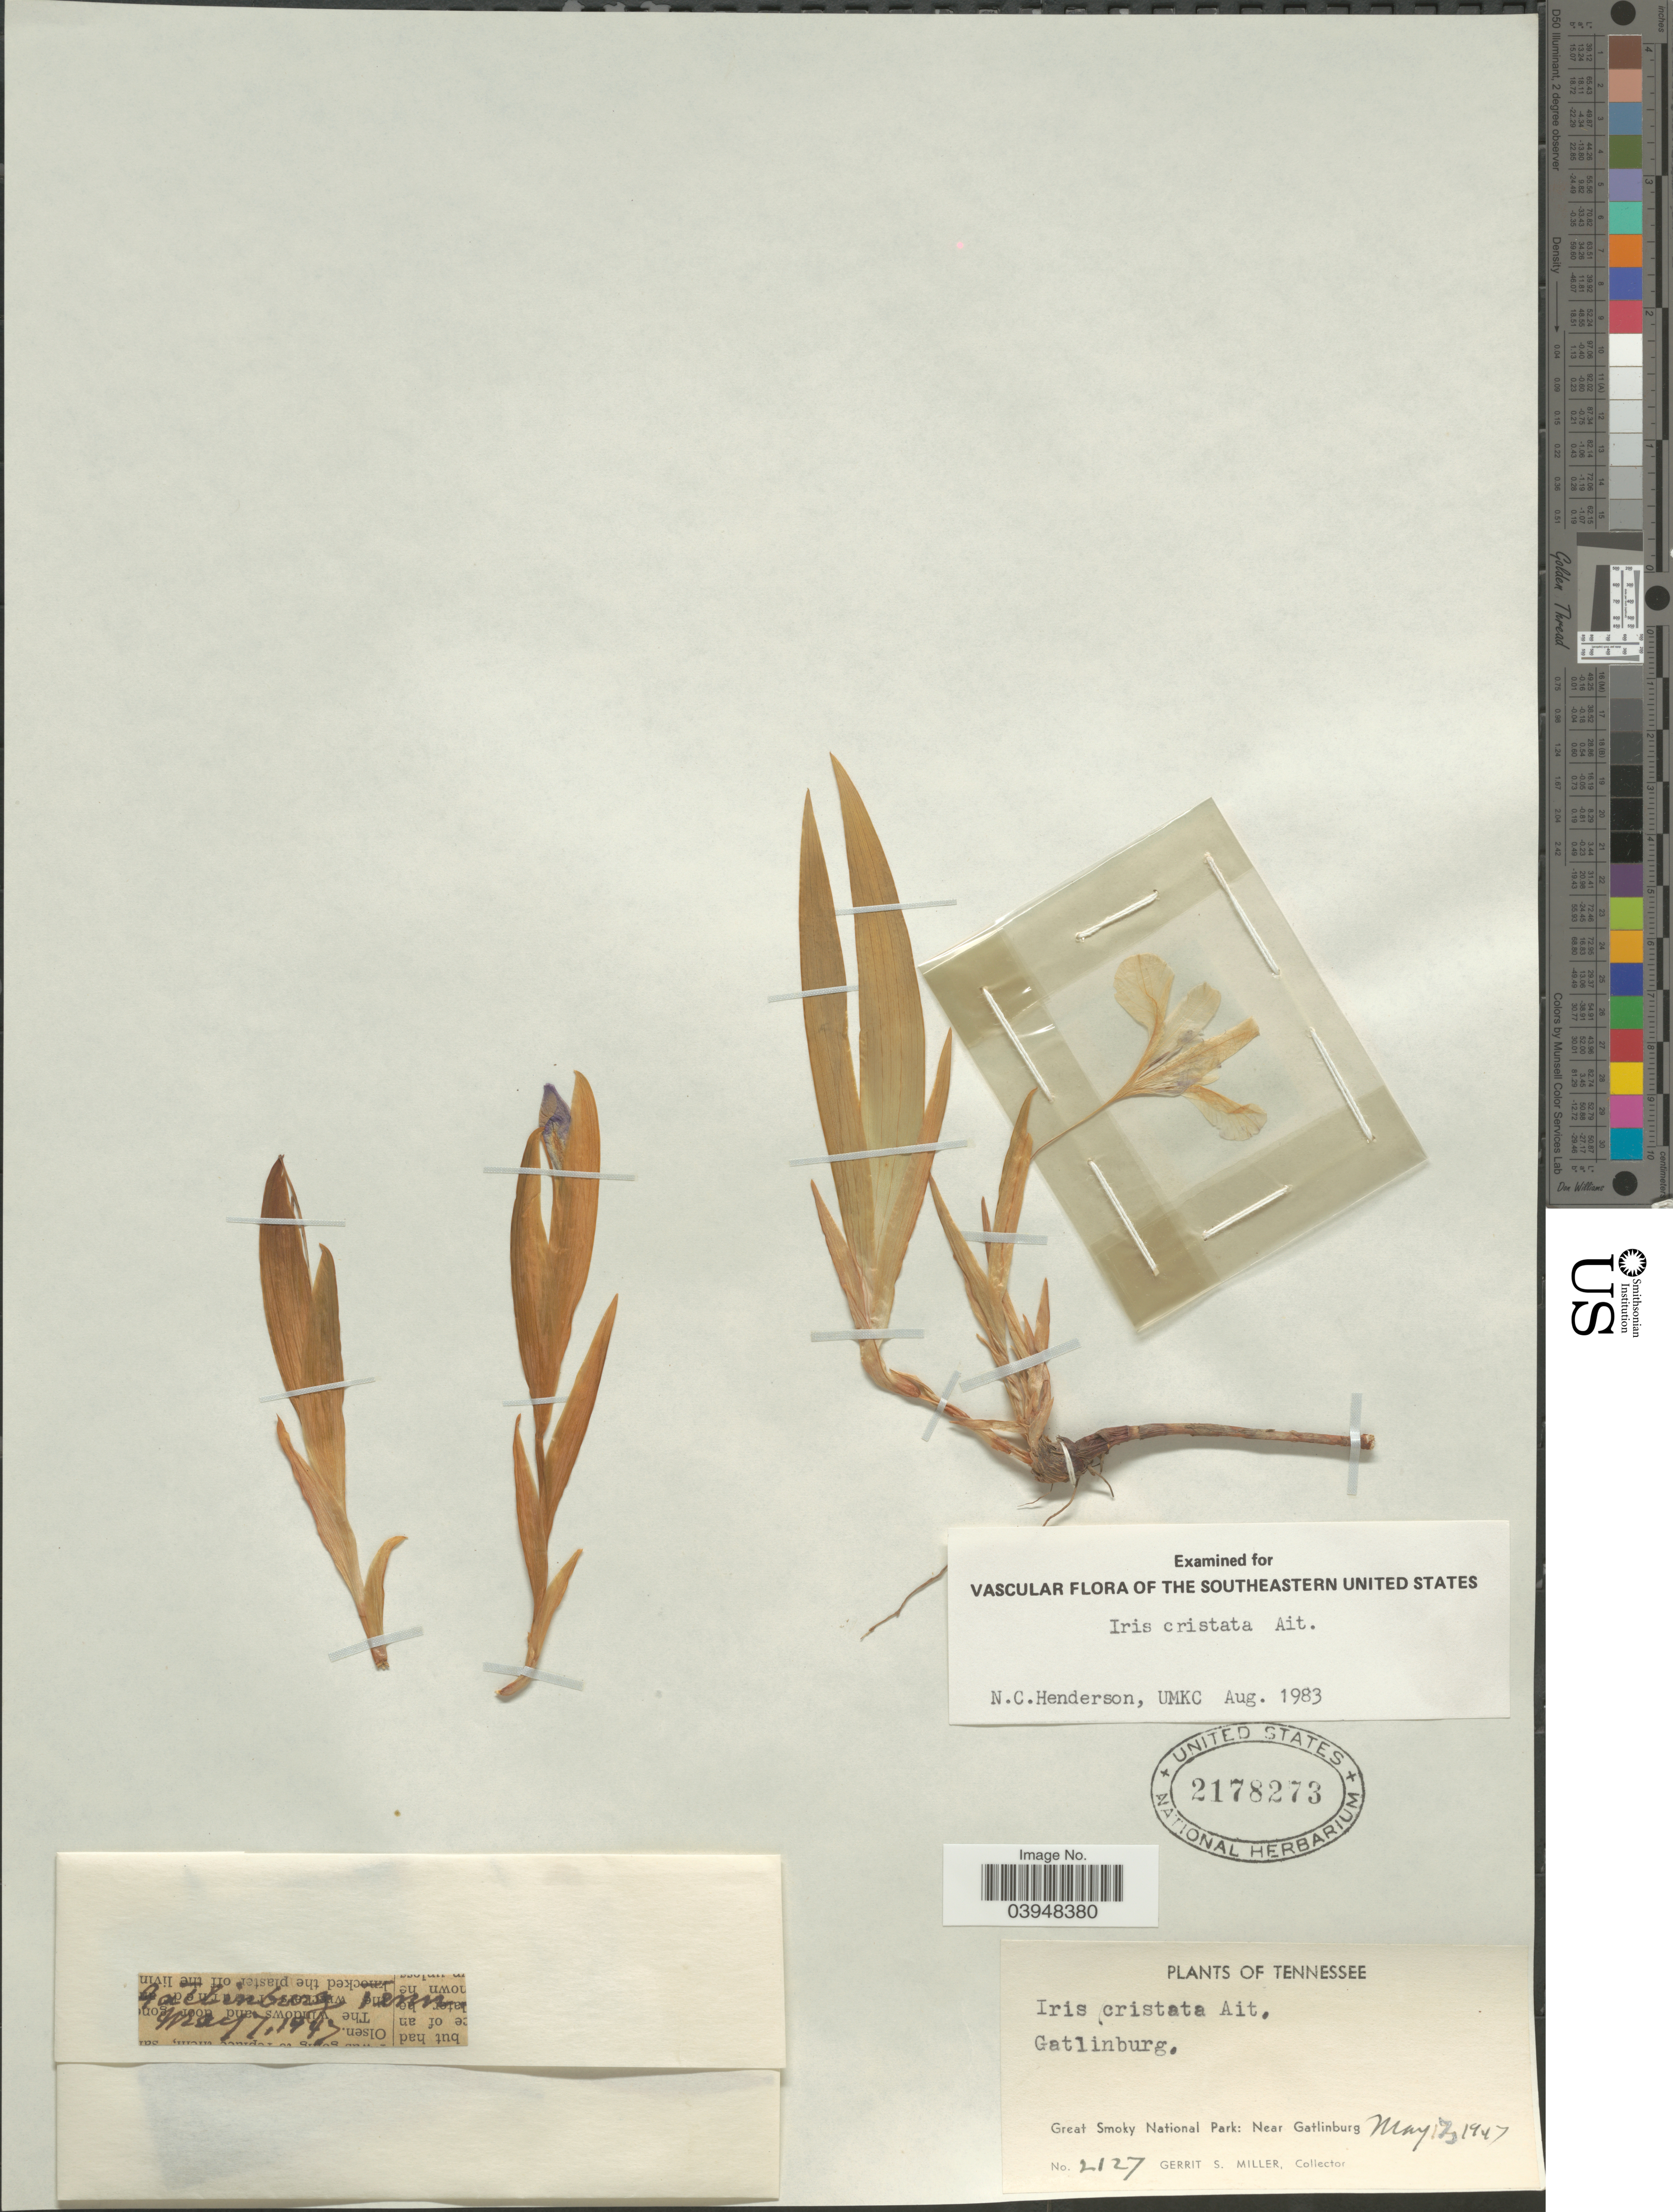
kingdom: Plantae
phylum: Tracheophyta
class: Liliopsida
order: Asparagales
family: Iridaceae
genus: Iris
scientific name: Iris cristata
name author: Aiton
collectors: G. S. Miller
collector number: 2127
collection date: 1947-05-17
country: United States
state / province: Tennessee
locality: Gatlinburg. Great Smoky National Park: Near Gatlinburg.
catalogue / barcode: US 2178273